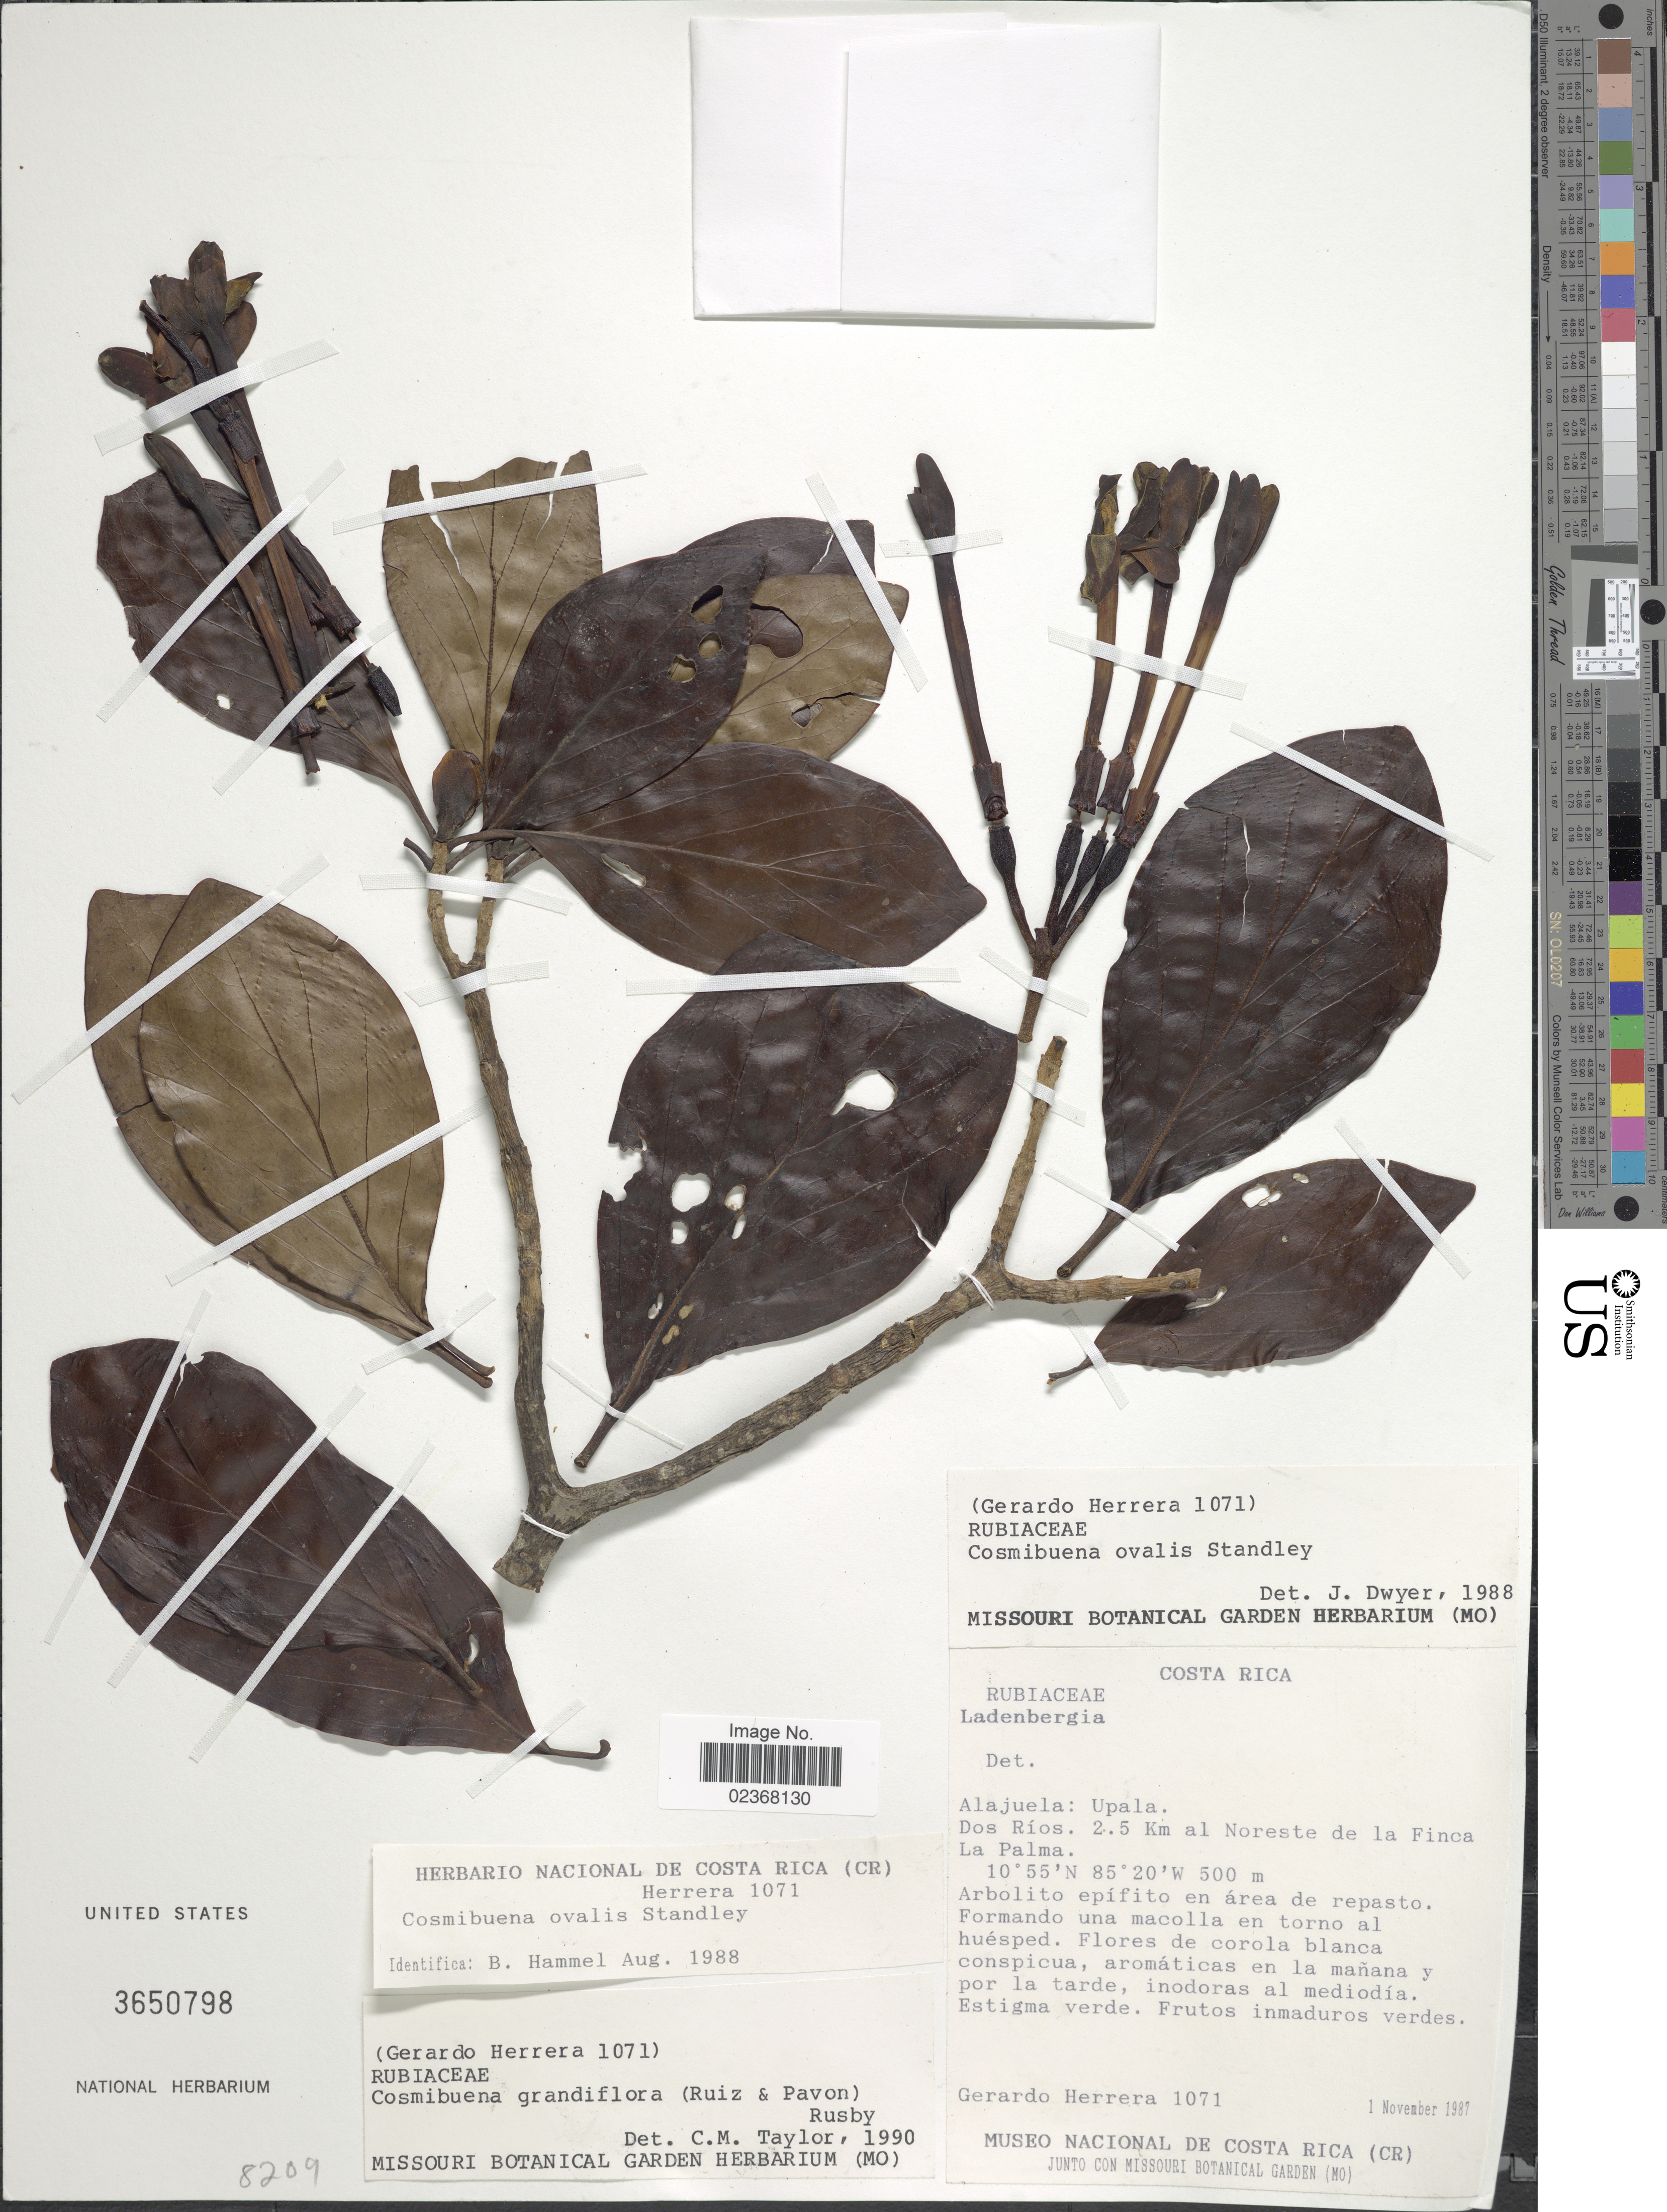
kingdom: Plantae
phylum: Tracheophyta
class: Magnoliopsida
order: Gentianales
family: Rubiaceae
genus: Cosmibuena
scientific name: Cosmibuena grandiflora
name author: (Rose & Pav.) Rusby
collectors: G. Herrera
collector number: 1071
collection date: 1987-11-01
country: Costa Rica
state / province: Alajuela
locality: Alajuela: Upala, Dos Rios, 2.5 km al Noreste de la Finca La Palma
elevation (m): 500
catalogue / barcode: US 3650798